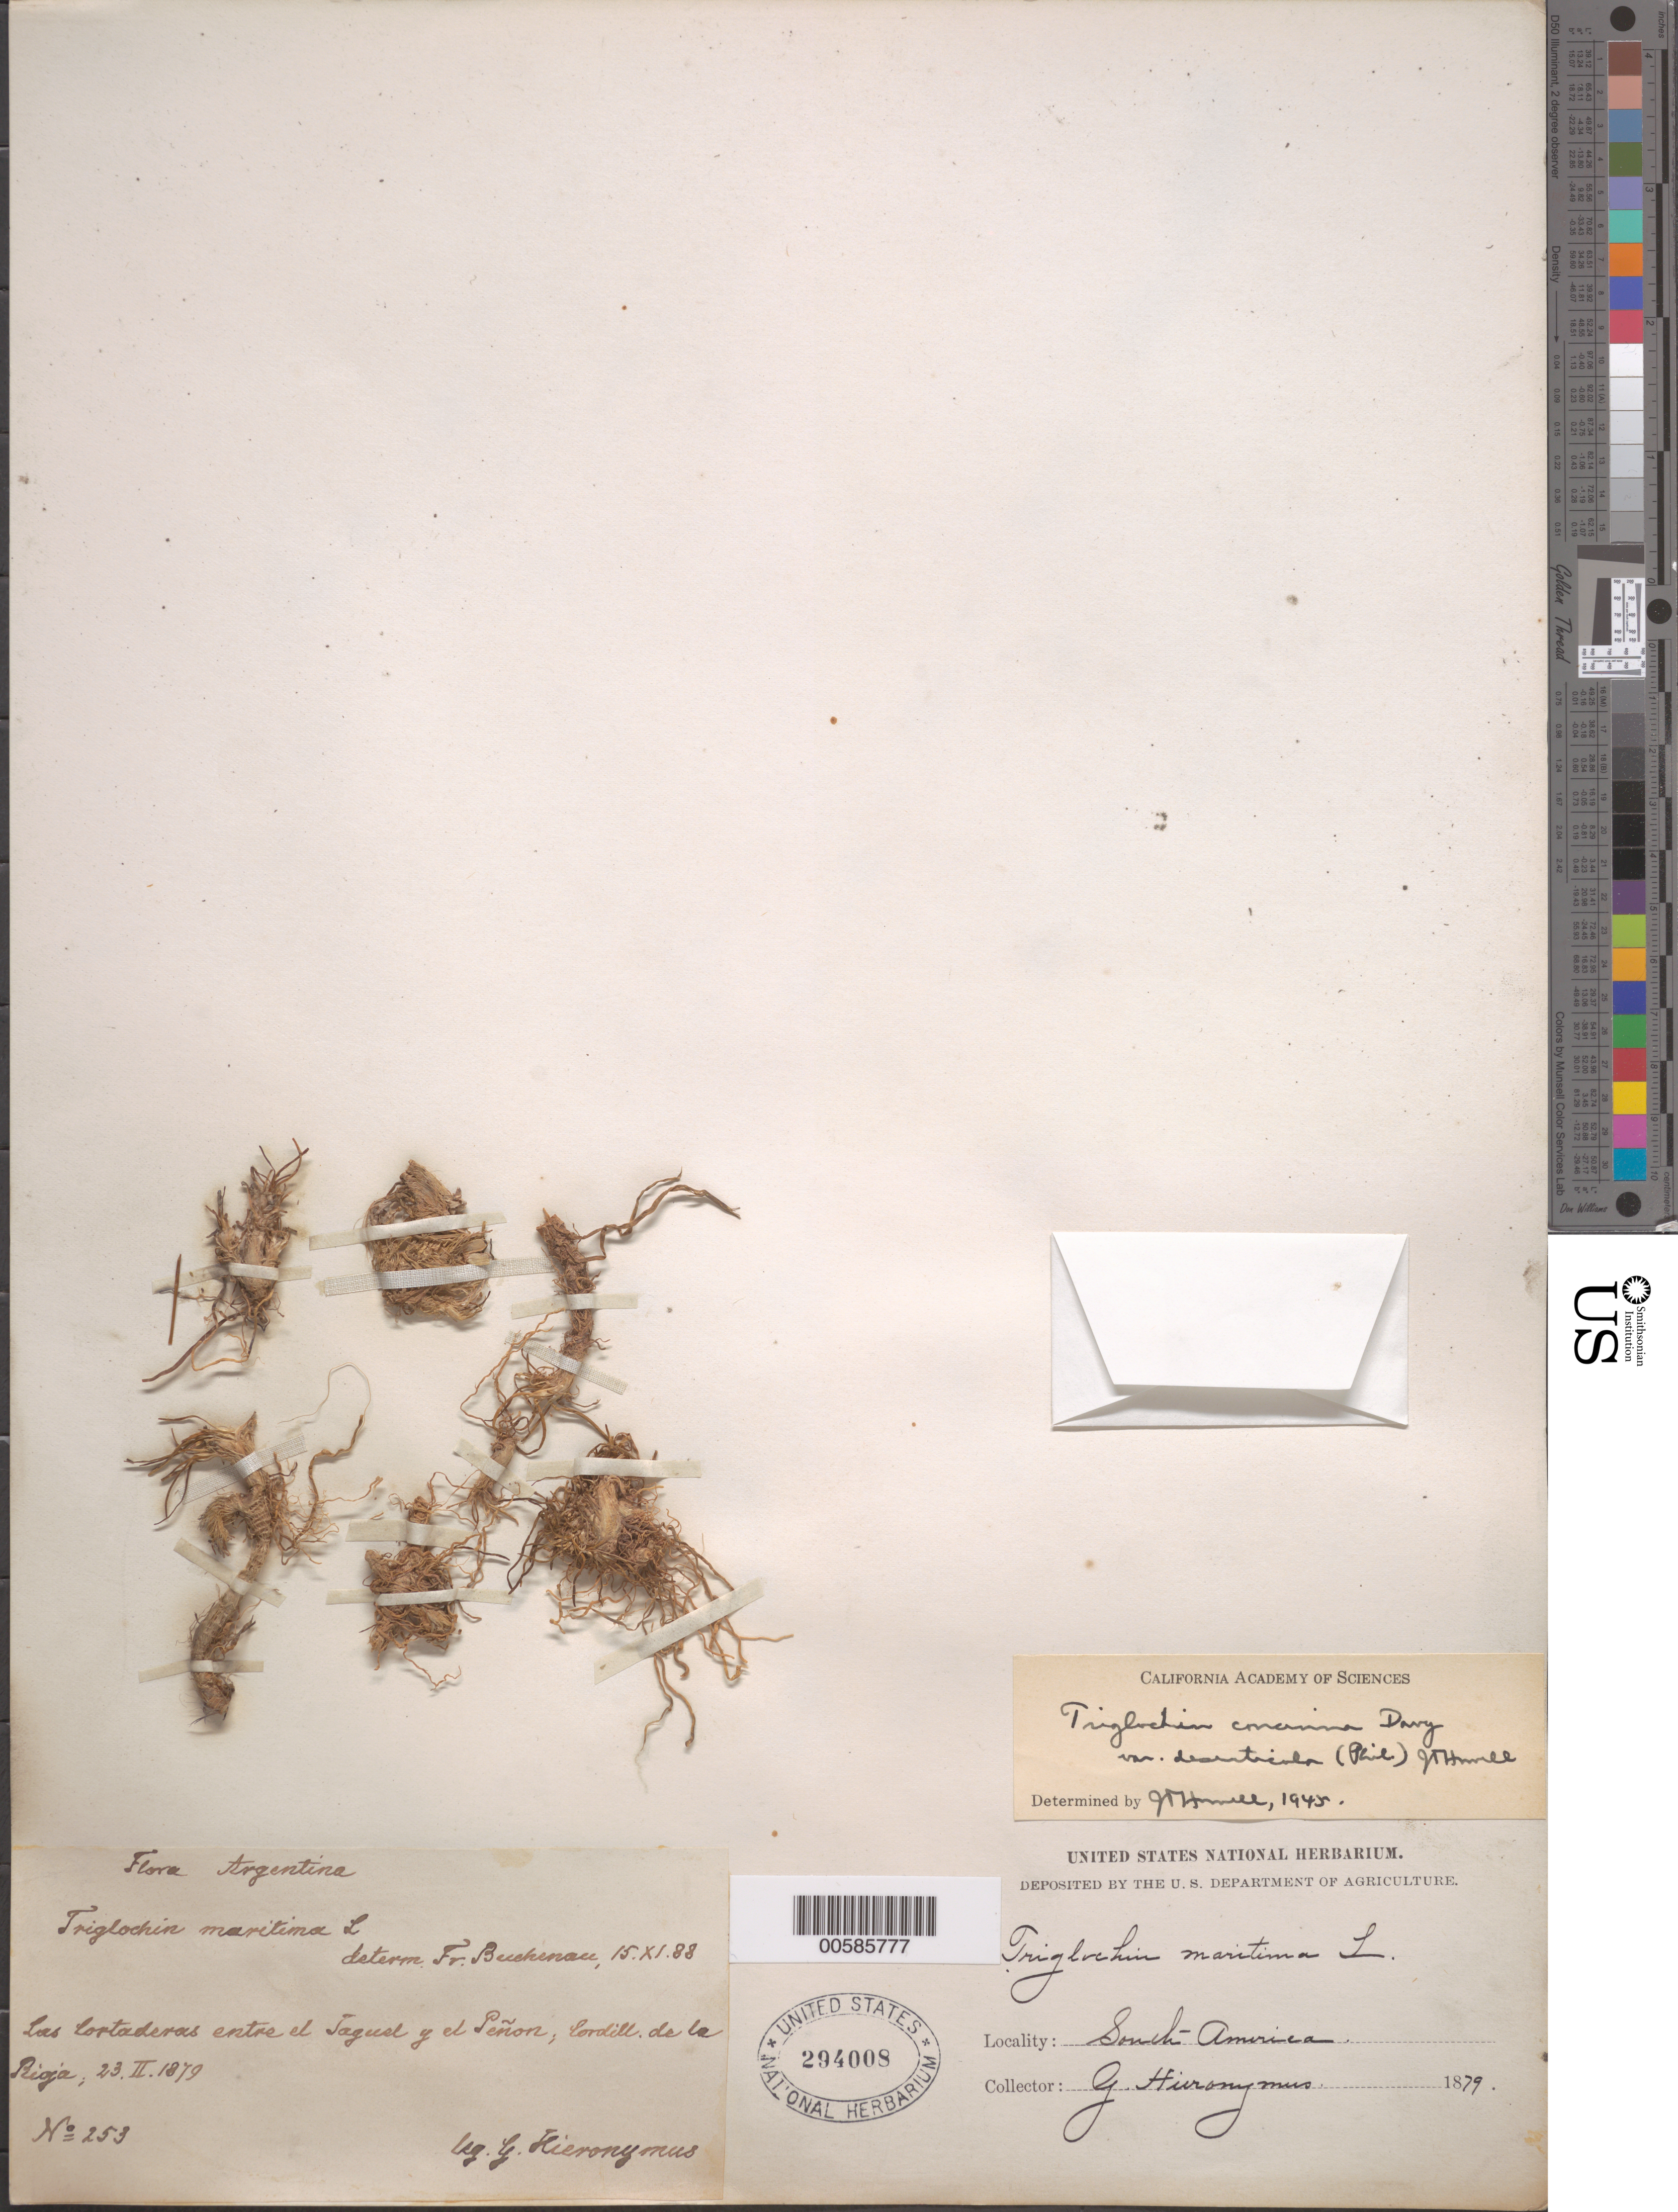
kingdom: Plantae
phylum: Tracheophyta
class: Liliopsida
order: Alismatales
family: Juncaginaceae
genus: Triglochin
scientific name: Triglochin concinna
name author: Davy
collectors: Gueribtnysm G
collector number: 253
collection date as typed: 23 Feb 1879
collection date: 1879-02-23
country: Argentina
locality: Las Cortaderas between el Fayuse and el Penon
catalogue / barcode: US 294008